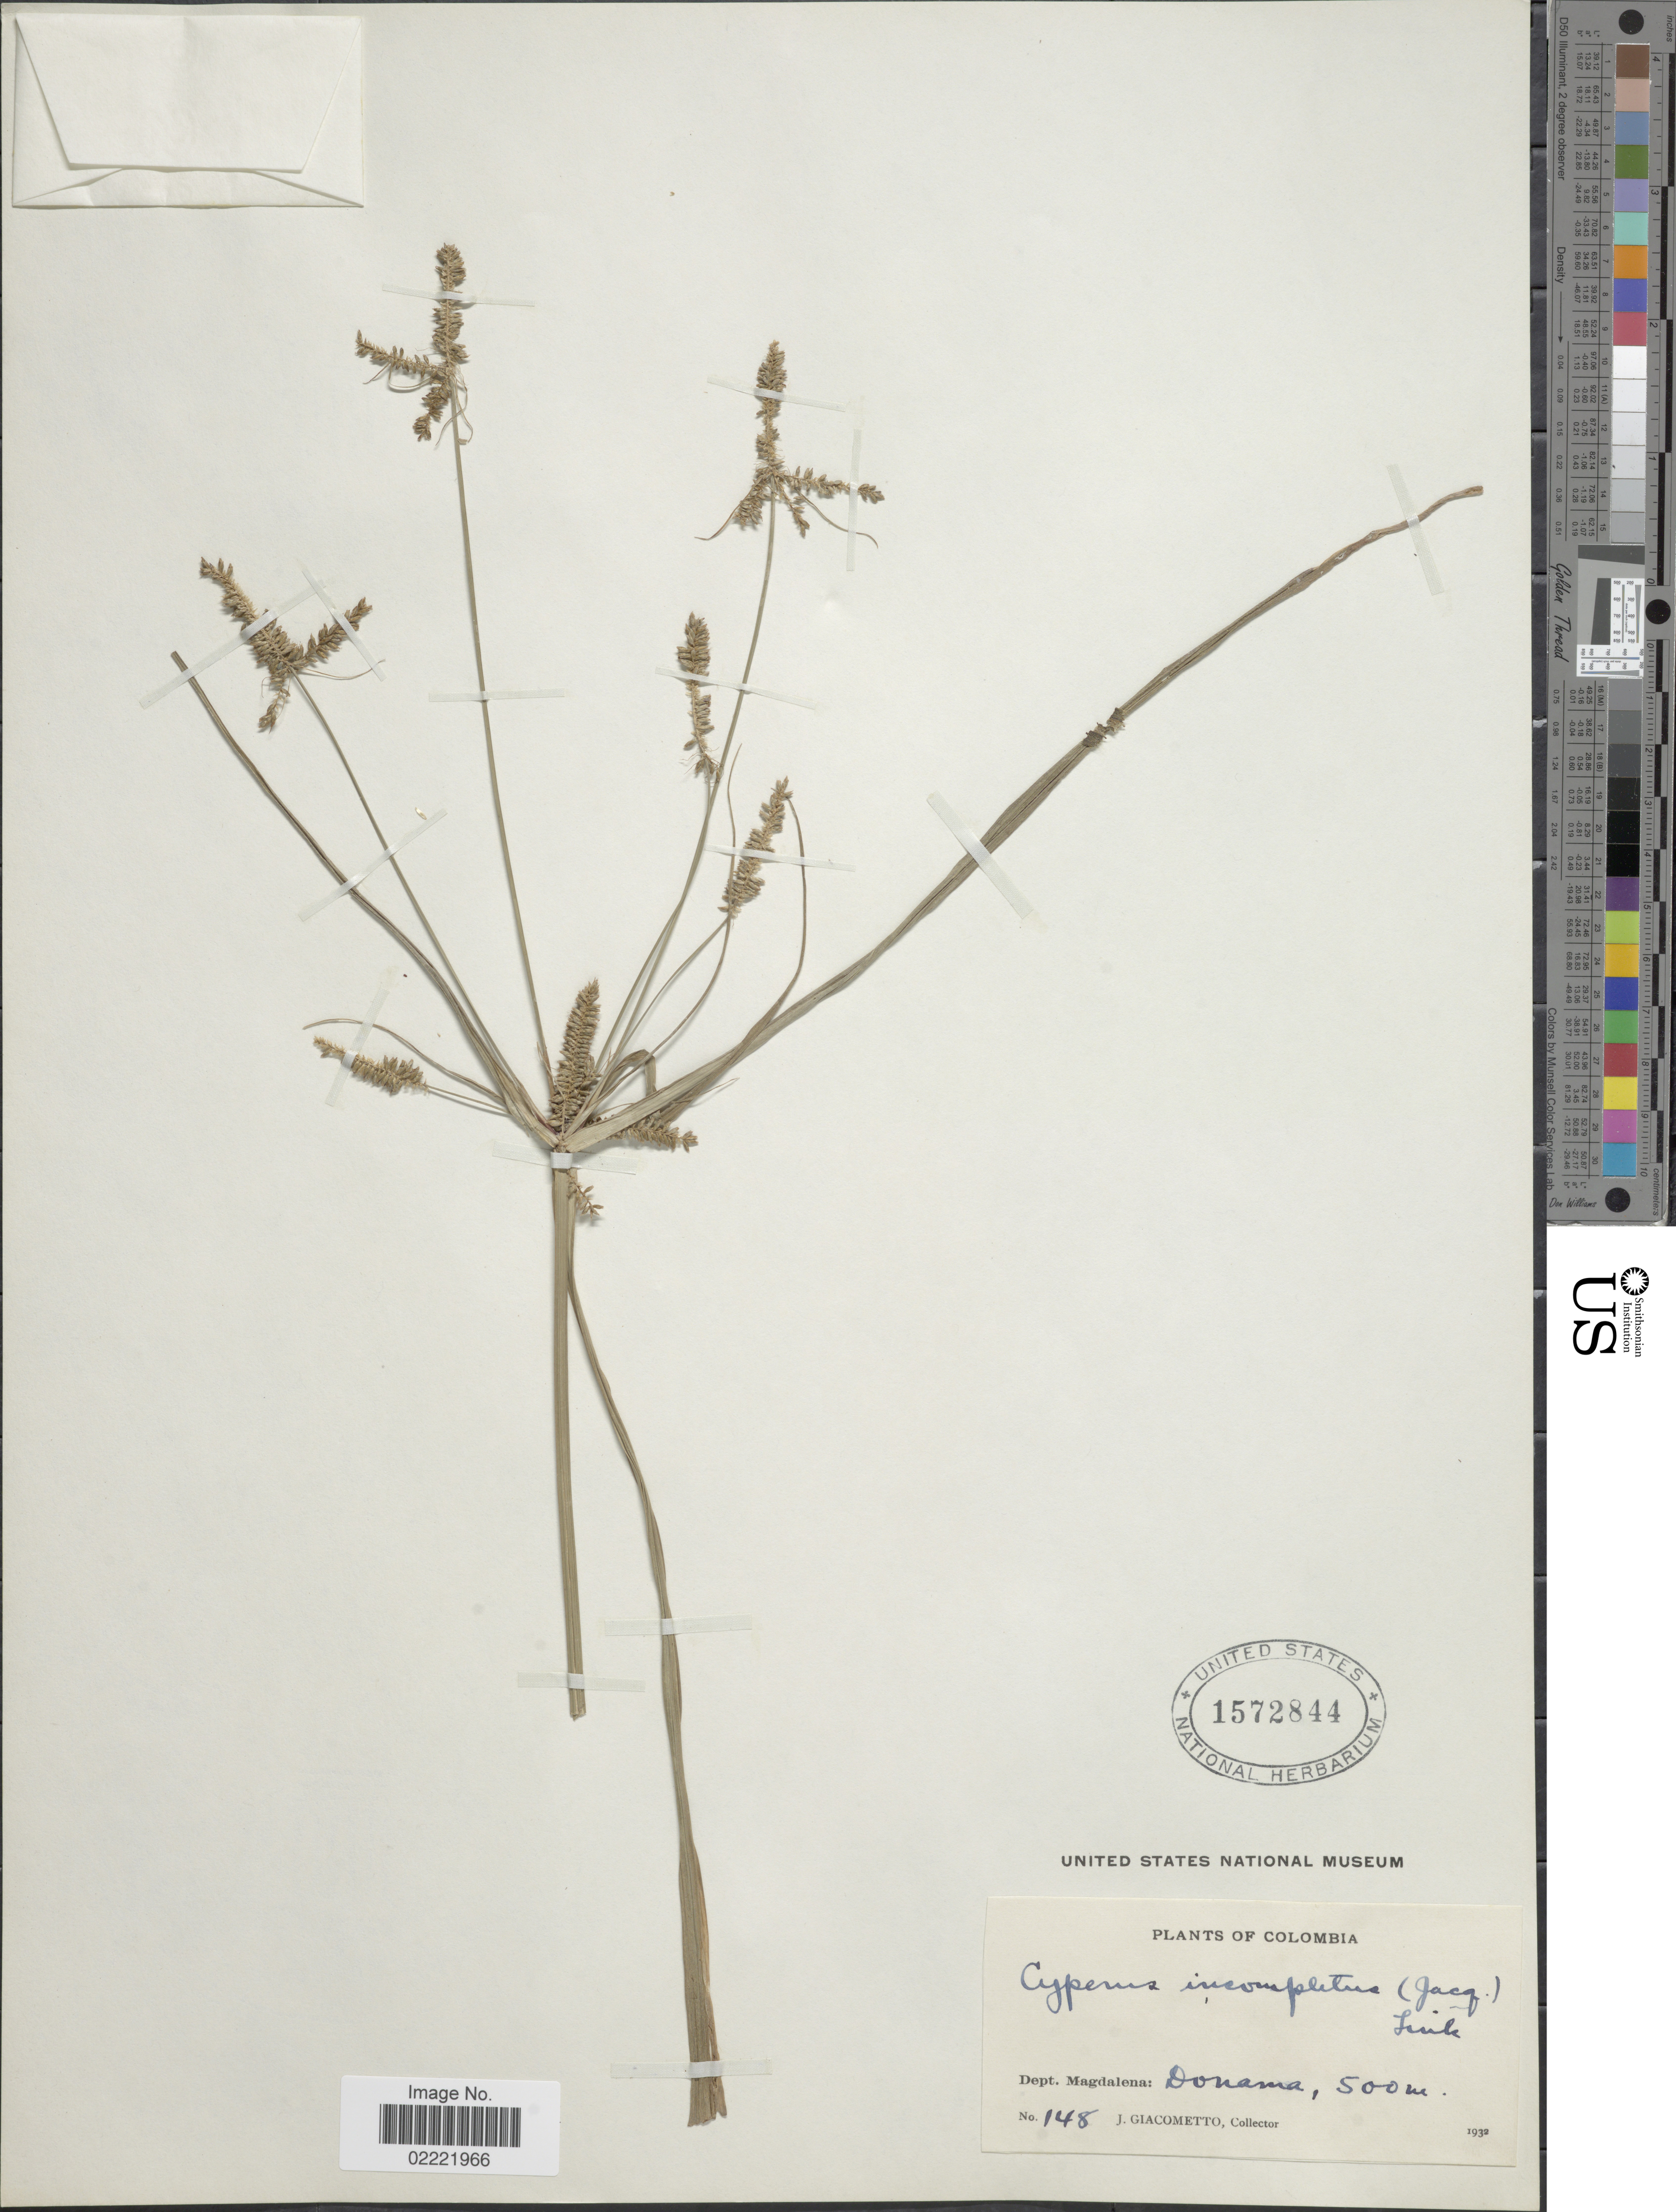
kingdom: Plantae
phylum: Tracheophyta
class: Liliopsida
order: Poales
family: Cyperaceae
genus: Cyperus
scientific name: Cyperus hermaphroditus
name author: (Jacq.) Standl.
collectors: J. Giacometto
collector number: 148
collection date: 1932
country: Colombia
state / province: Magdalena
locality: Donama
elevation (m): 500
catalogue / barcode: US 1572844